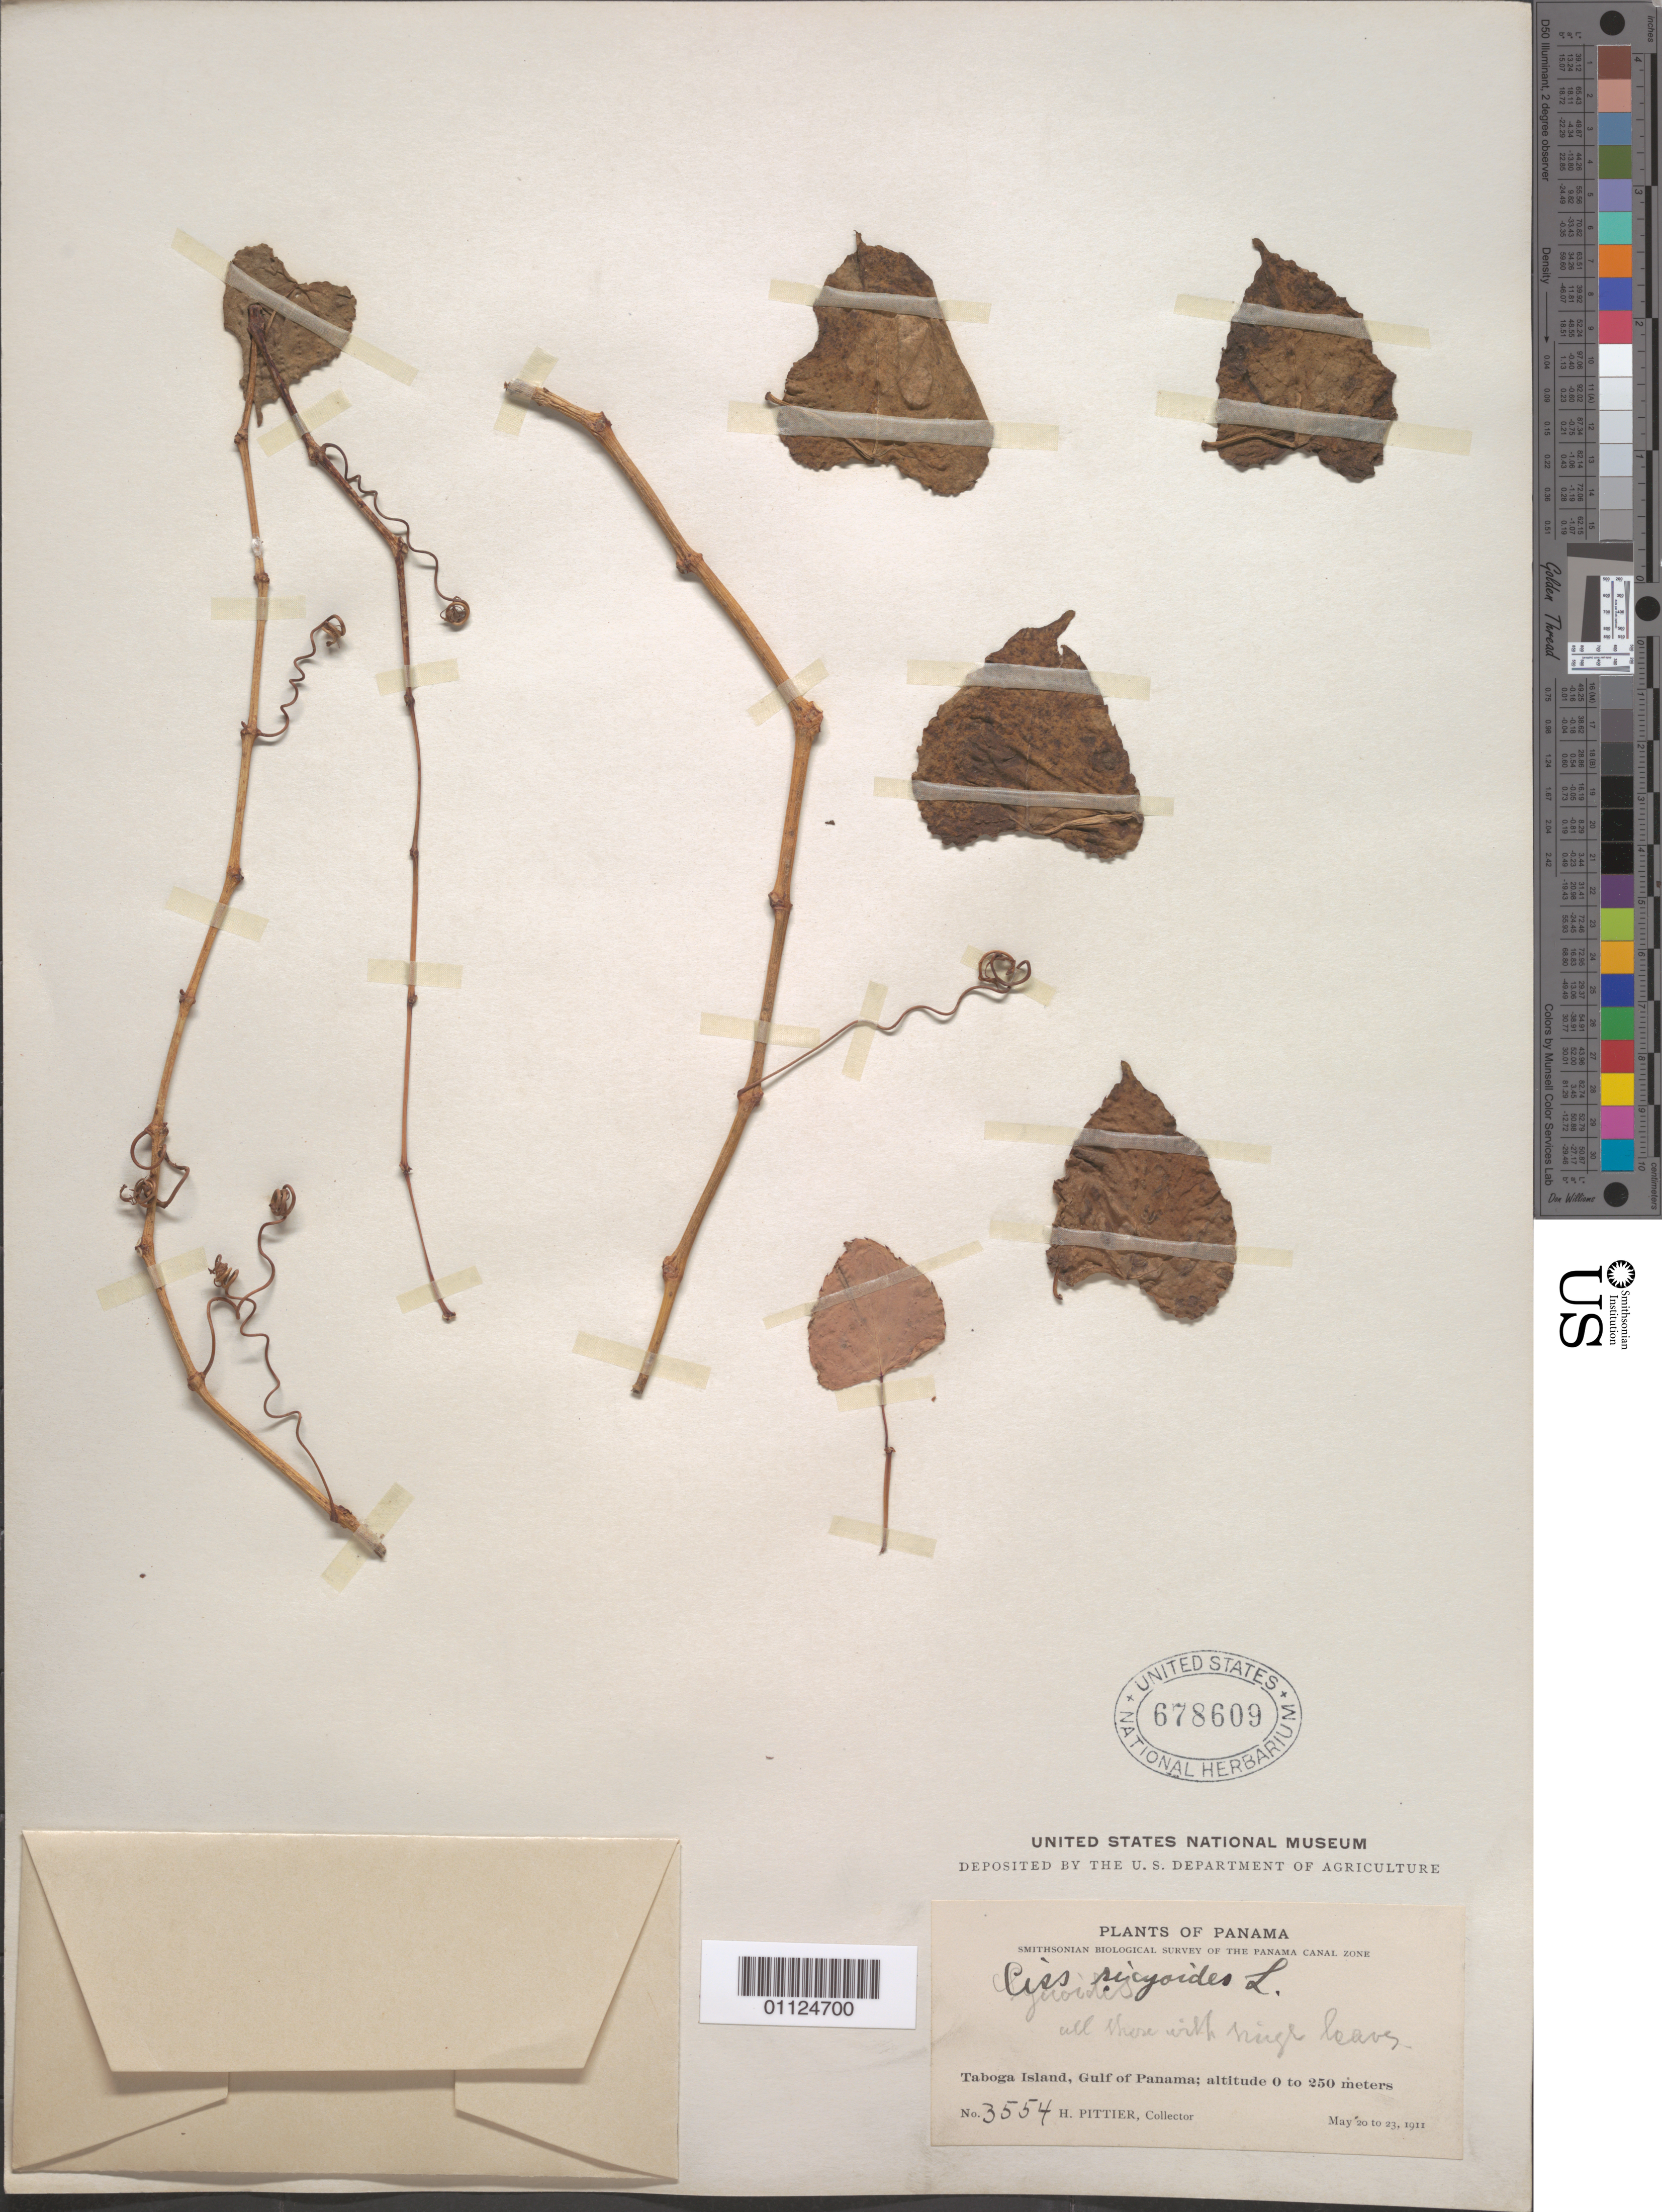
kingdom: Plantae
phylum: Tracheophyta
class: Magnoliopsida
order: Vitales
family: Vitaceae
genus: Cissus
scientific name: Cissus verticillata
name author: (L.) Nicolson & C.E. Jarvis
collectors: H. F. Pittier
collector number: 3554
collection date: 1911-05-20/1911-05-23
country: Panama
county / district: Canal Zone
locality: Taboga Island, Gulf of Panama.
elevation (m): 0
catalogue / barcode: US 678609